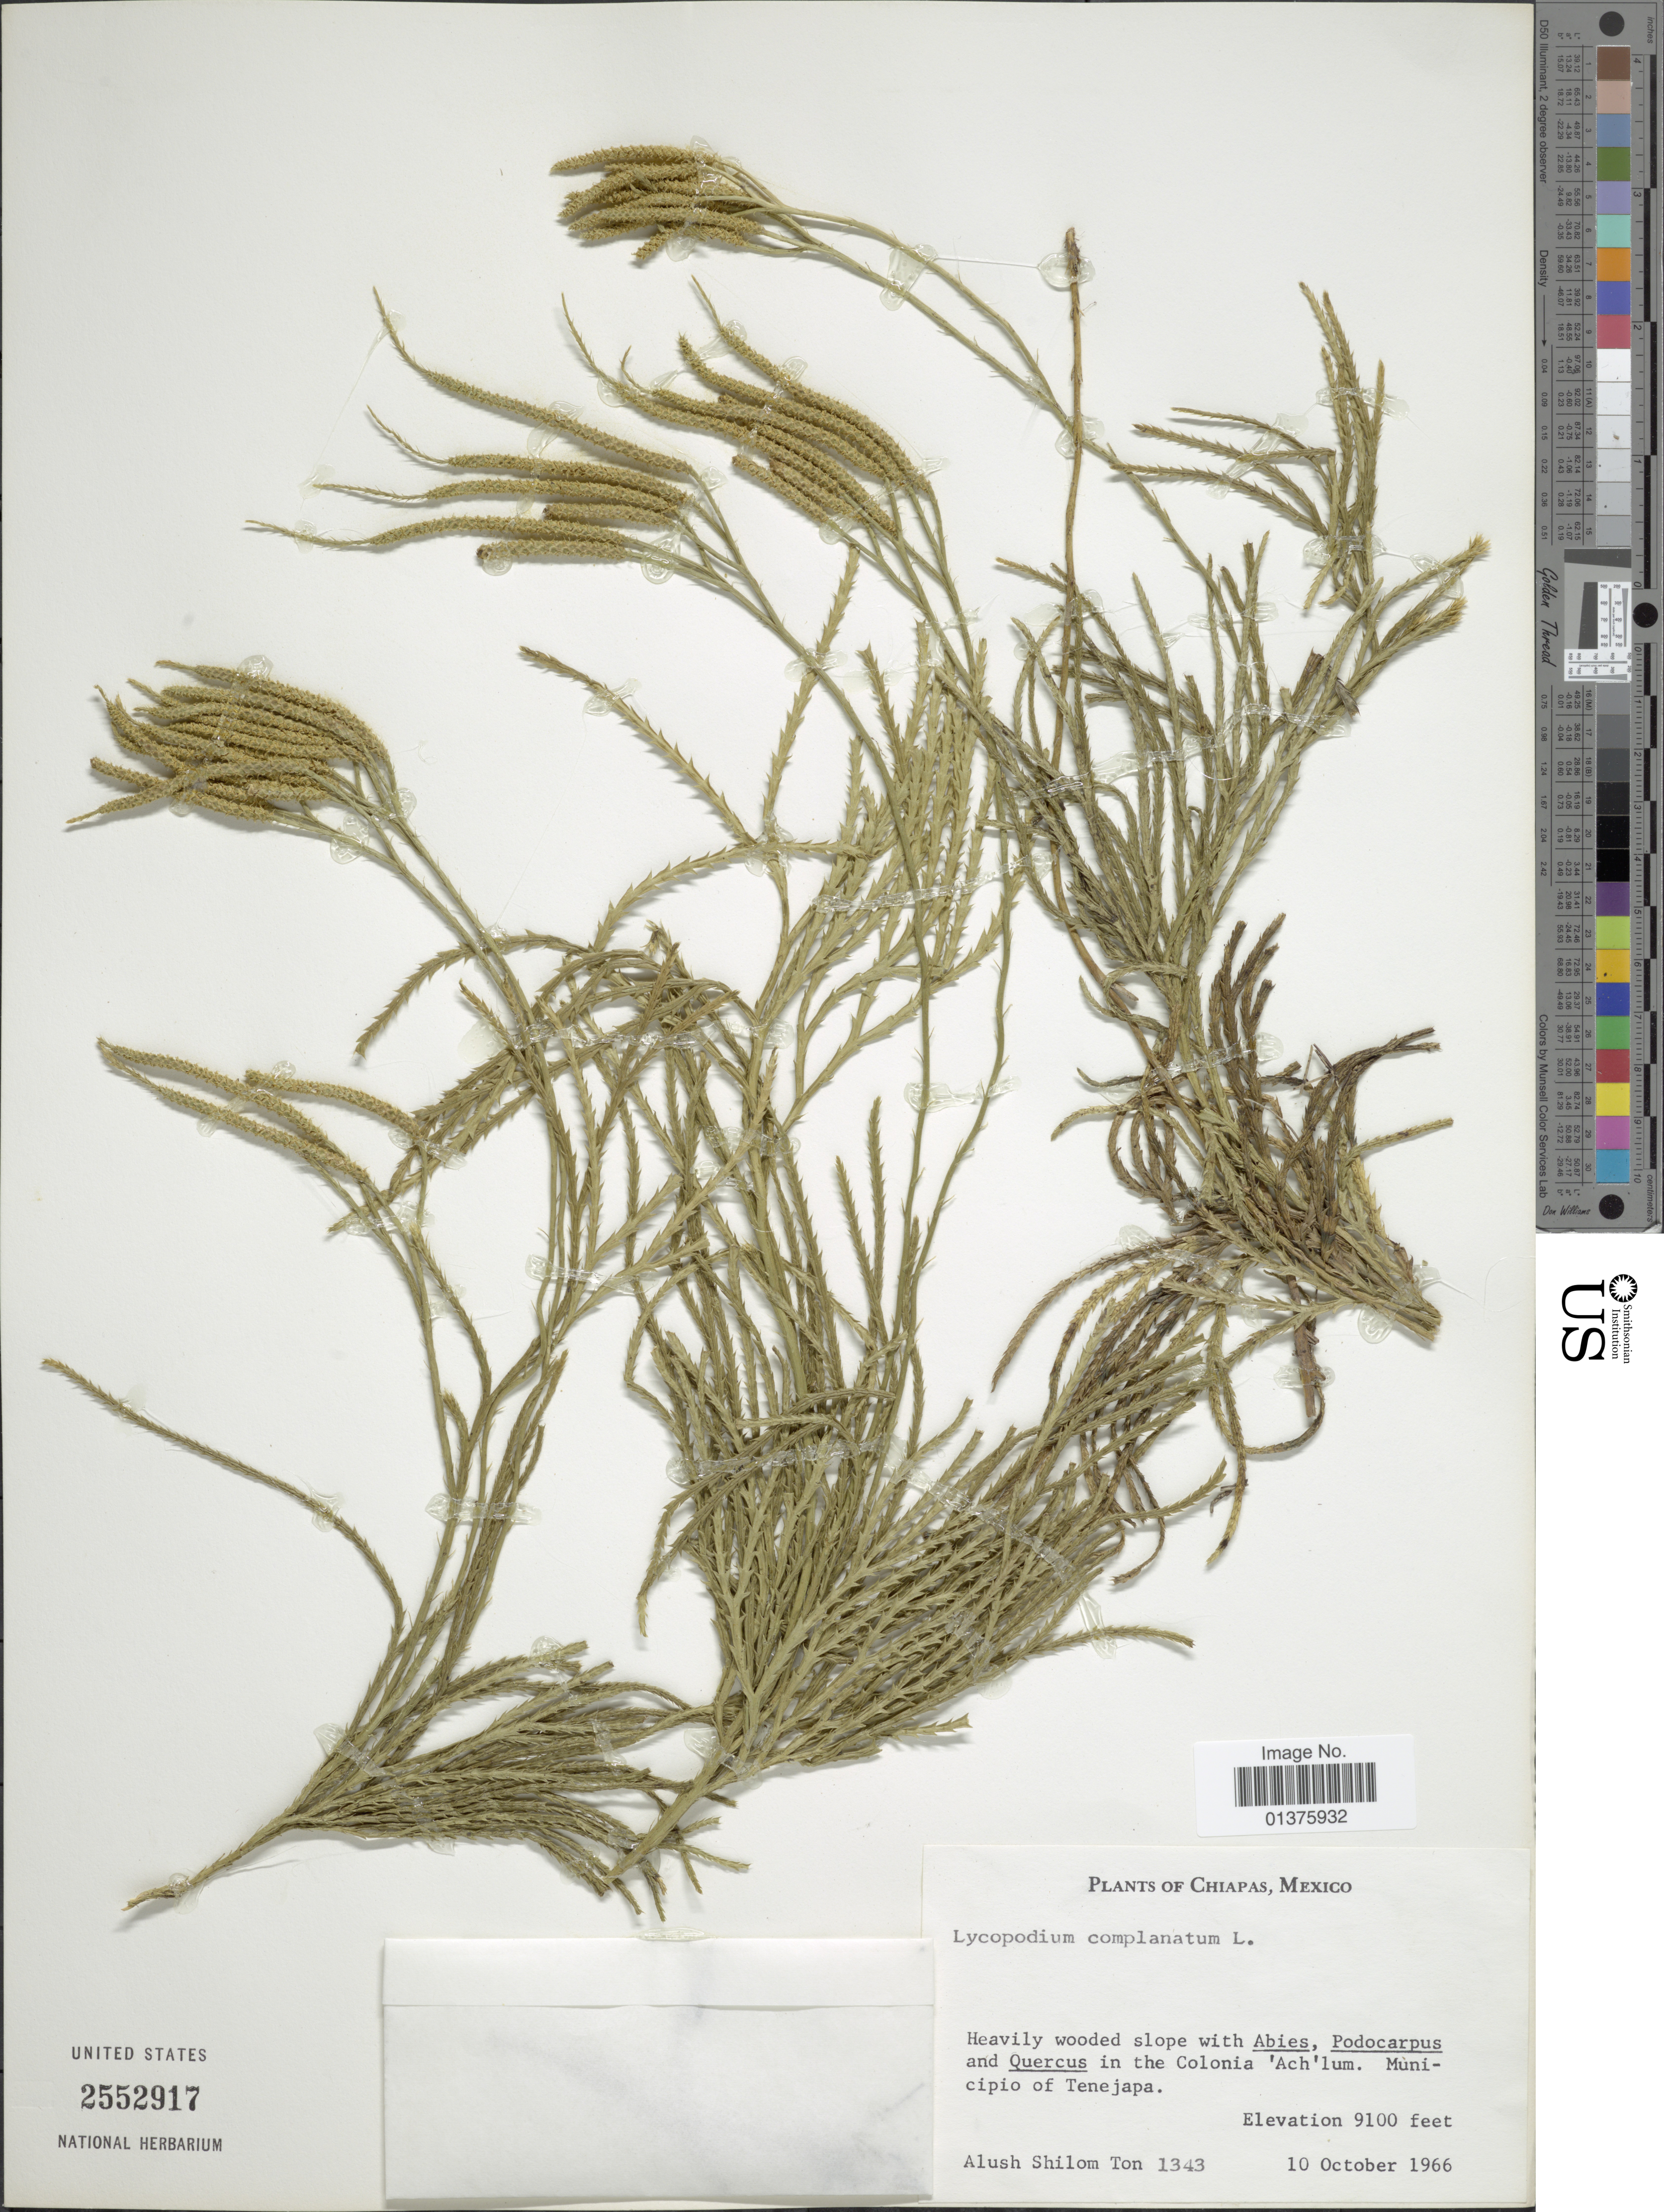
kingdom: Plantae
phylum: Tracheophyta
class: Lycopodiopsida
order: Lycopodiales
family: Lycopodiaceae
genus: Diphasiastrum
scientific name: Diphasiastrum thyoides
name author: (Humb. & Bonpl. ex Willd.) Holub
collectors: A. S. Ton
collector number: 1343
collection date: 1966-10-10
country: Mexico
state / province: Chiapas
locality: Municipio of Tenejapa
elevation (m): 2774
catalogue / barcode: US 2552917